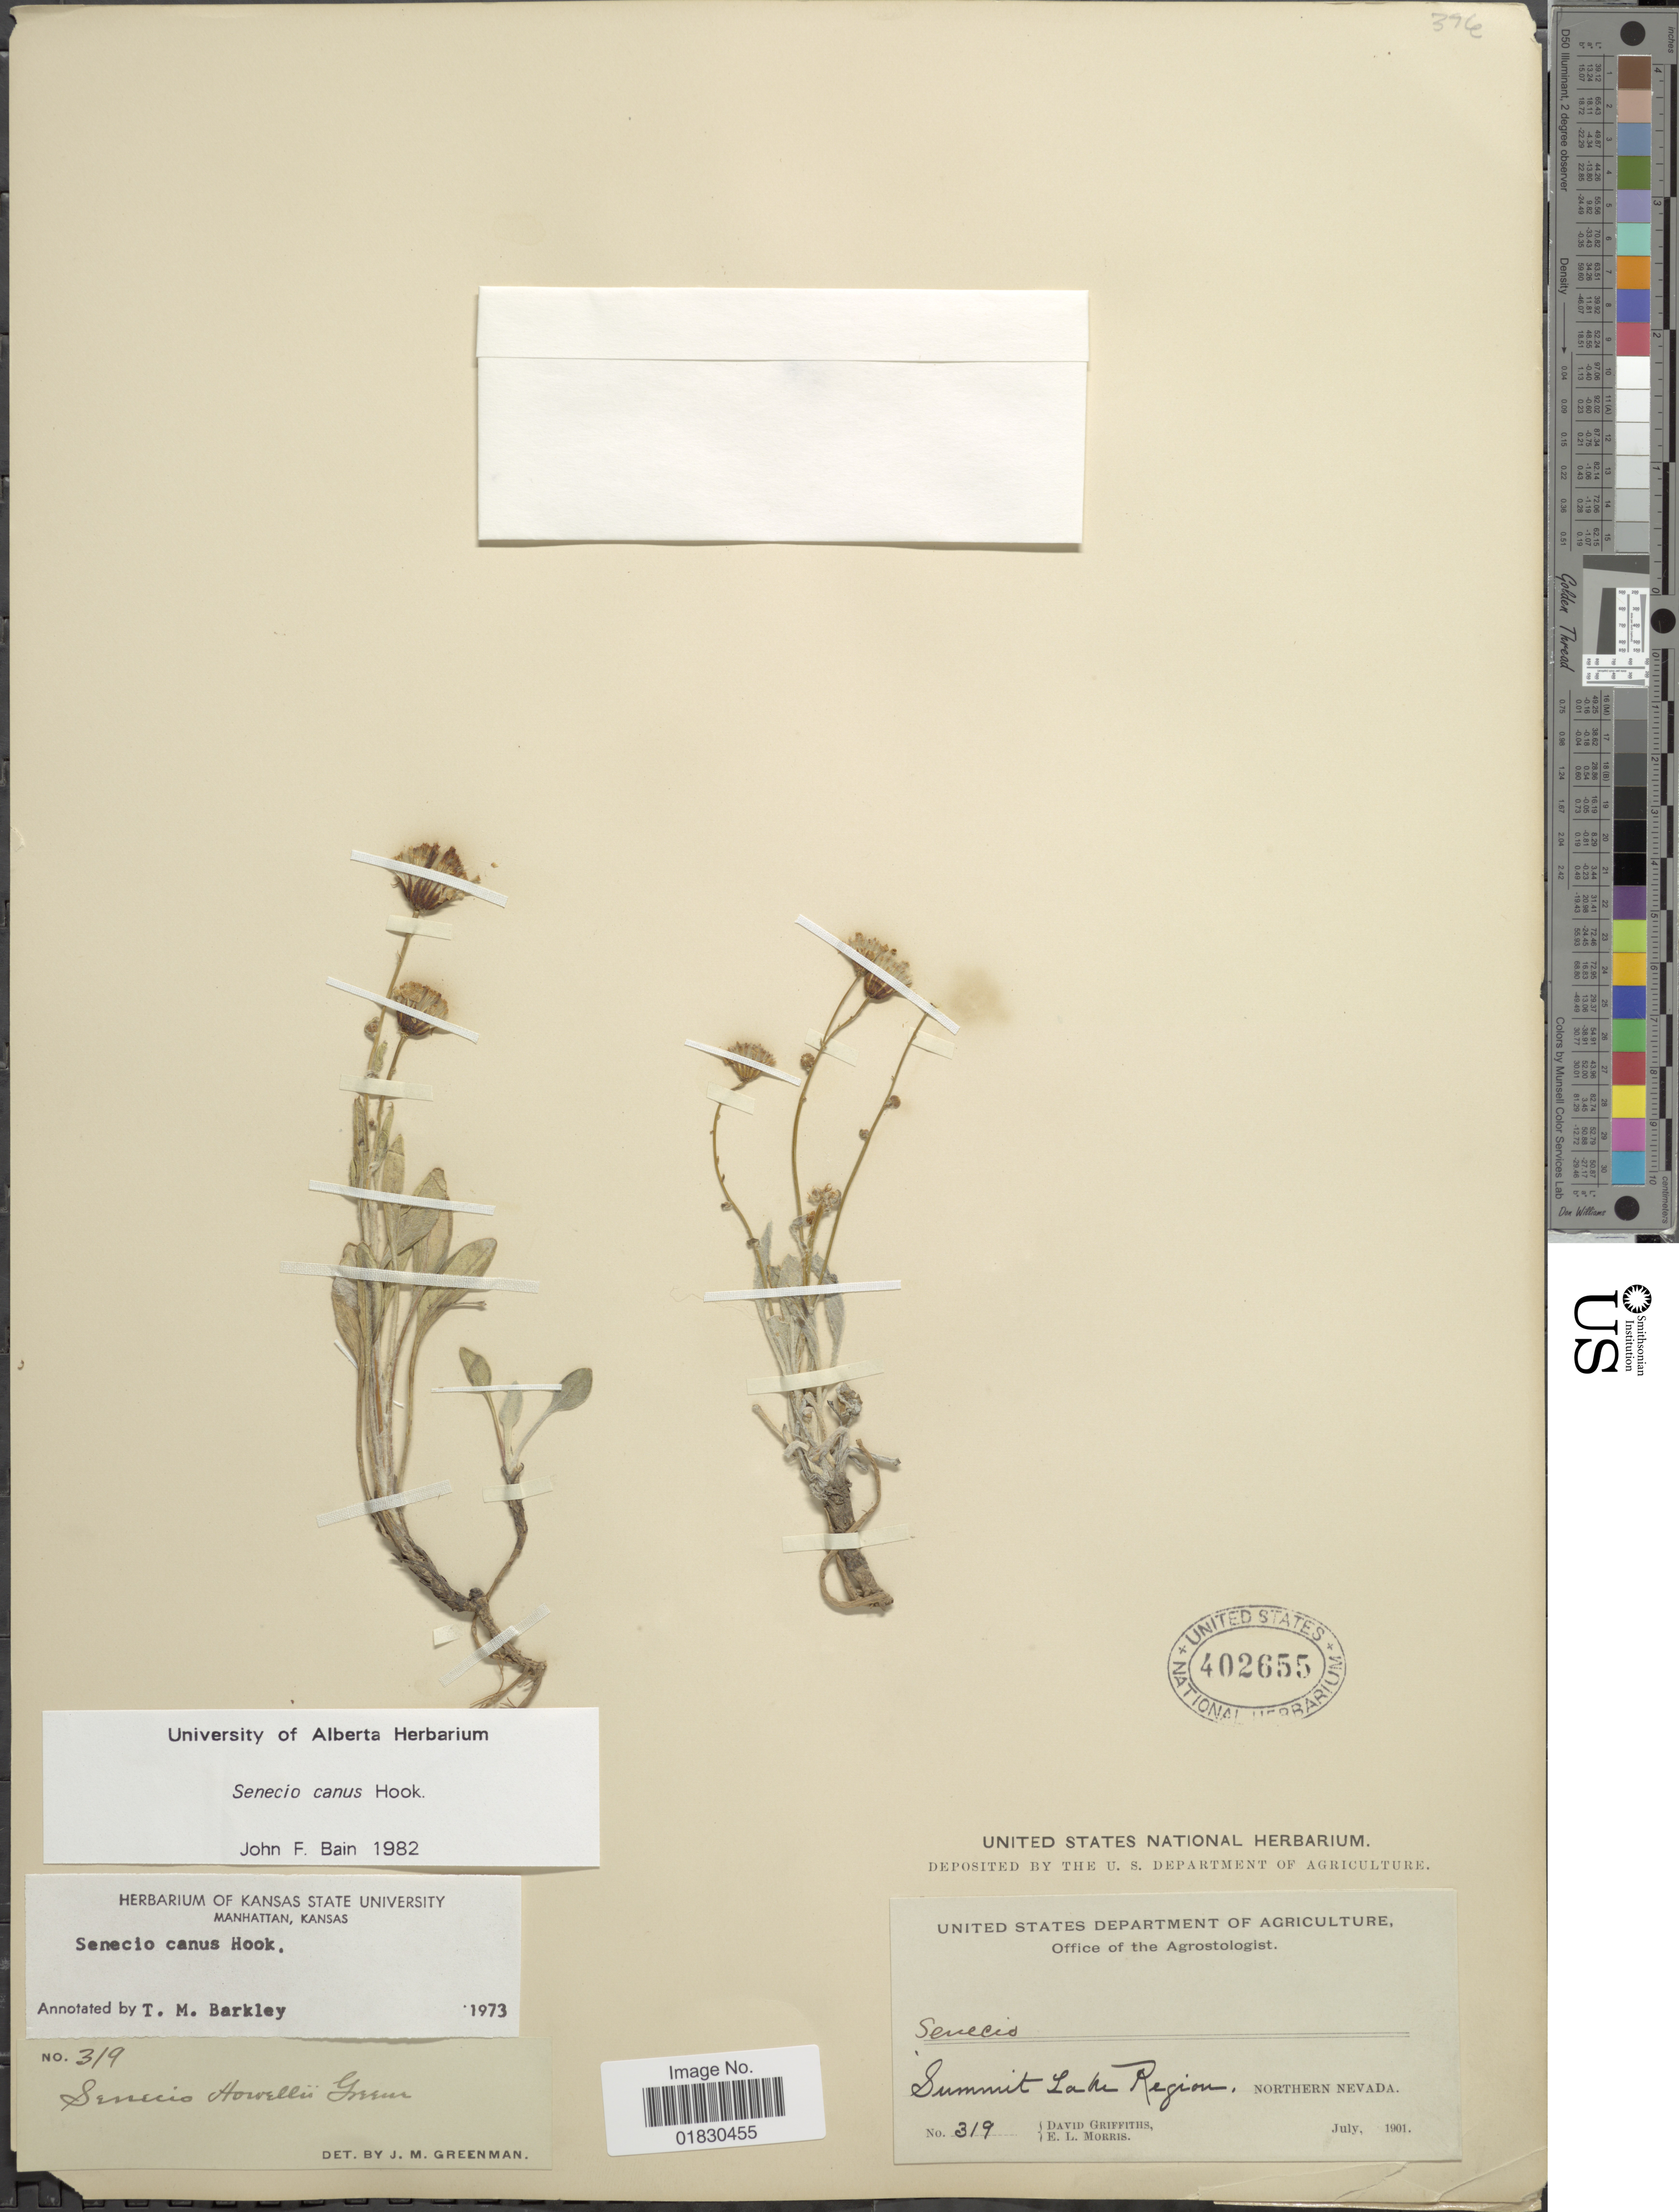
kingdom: Plantae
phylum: Tracheophyta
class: Magnoliopsida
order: Asterales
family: Asteraceae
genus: Packera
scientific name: Packera cana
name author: (Hook.) W.A. Weber & Á. Löve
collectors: D. Griffiths & E. Morris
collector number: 319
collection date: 1901-07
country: United States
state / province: Nevada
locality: Summit Lake Region, Northern Nevada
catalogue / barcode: US 402655